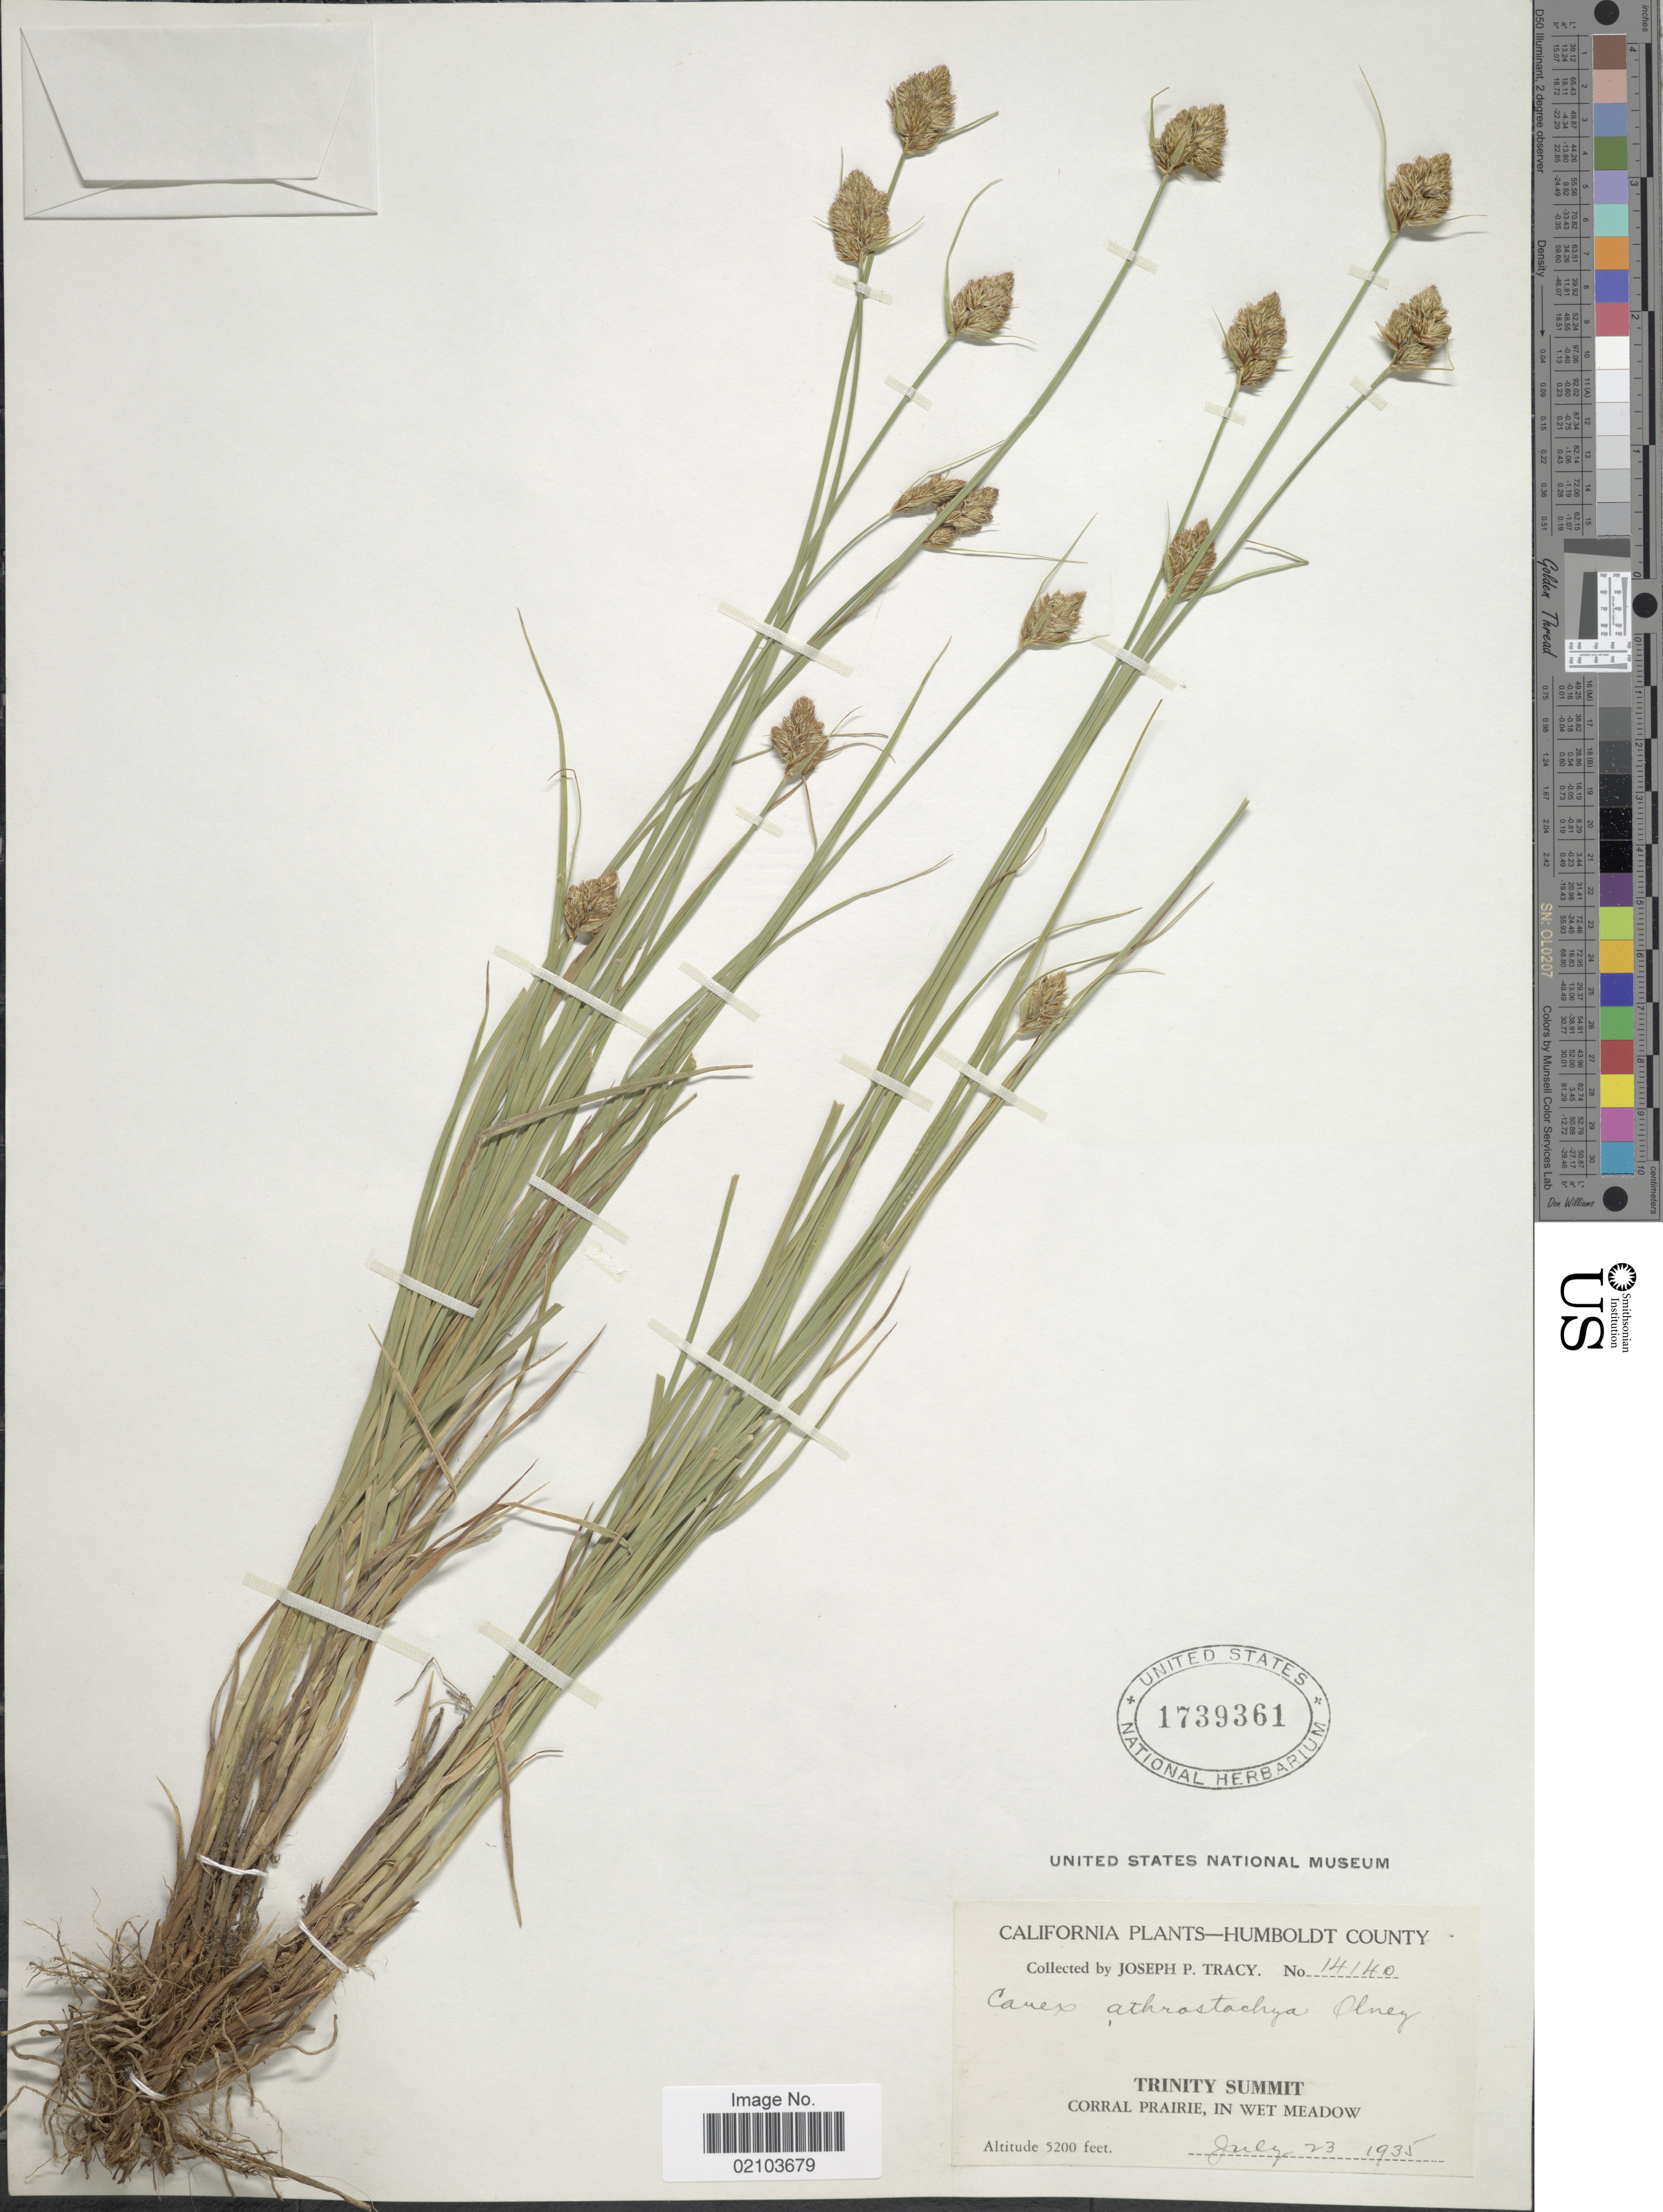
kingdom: Plantae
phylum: Tracheophyta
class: Liliopsida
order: Poales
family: Cyperaceae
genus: Carex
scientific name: Carex athrostachya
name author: Olney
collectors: J. Tracy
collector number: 14140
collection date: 1935-07-23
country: United States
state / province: California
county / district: Humboldt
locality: Humboldt County. Trinity Summit. Corral Prairie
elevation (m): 1585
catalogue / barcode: US 1739361